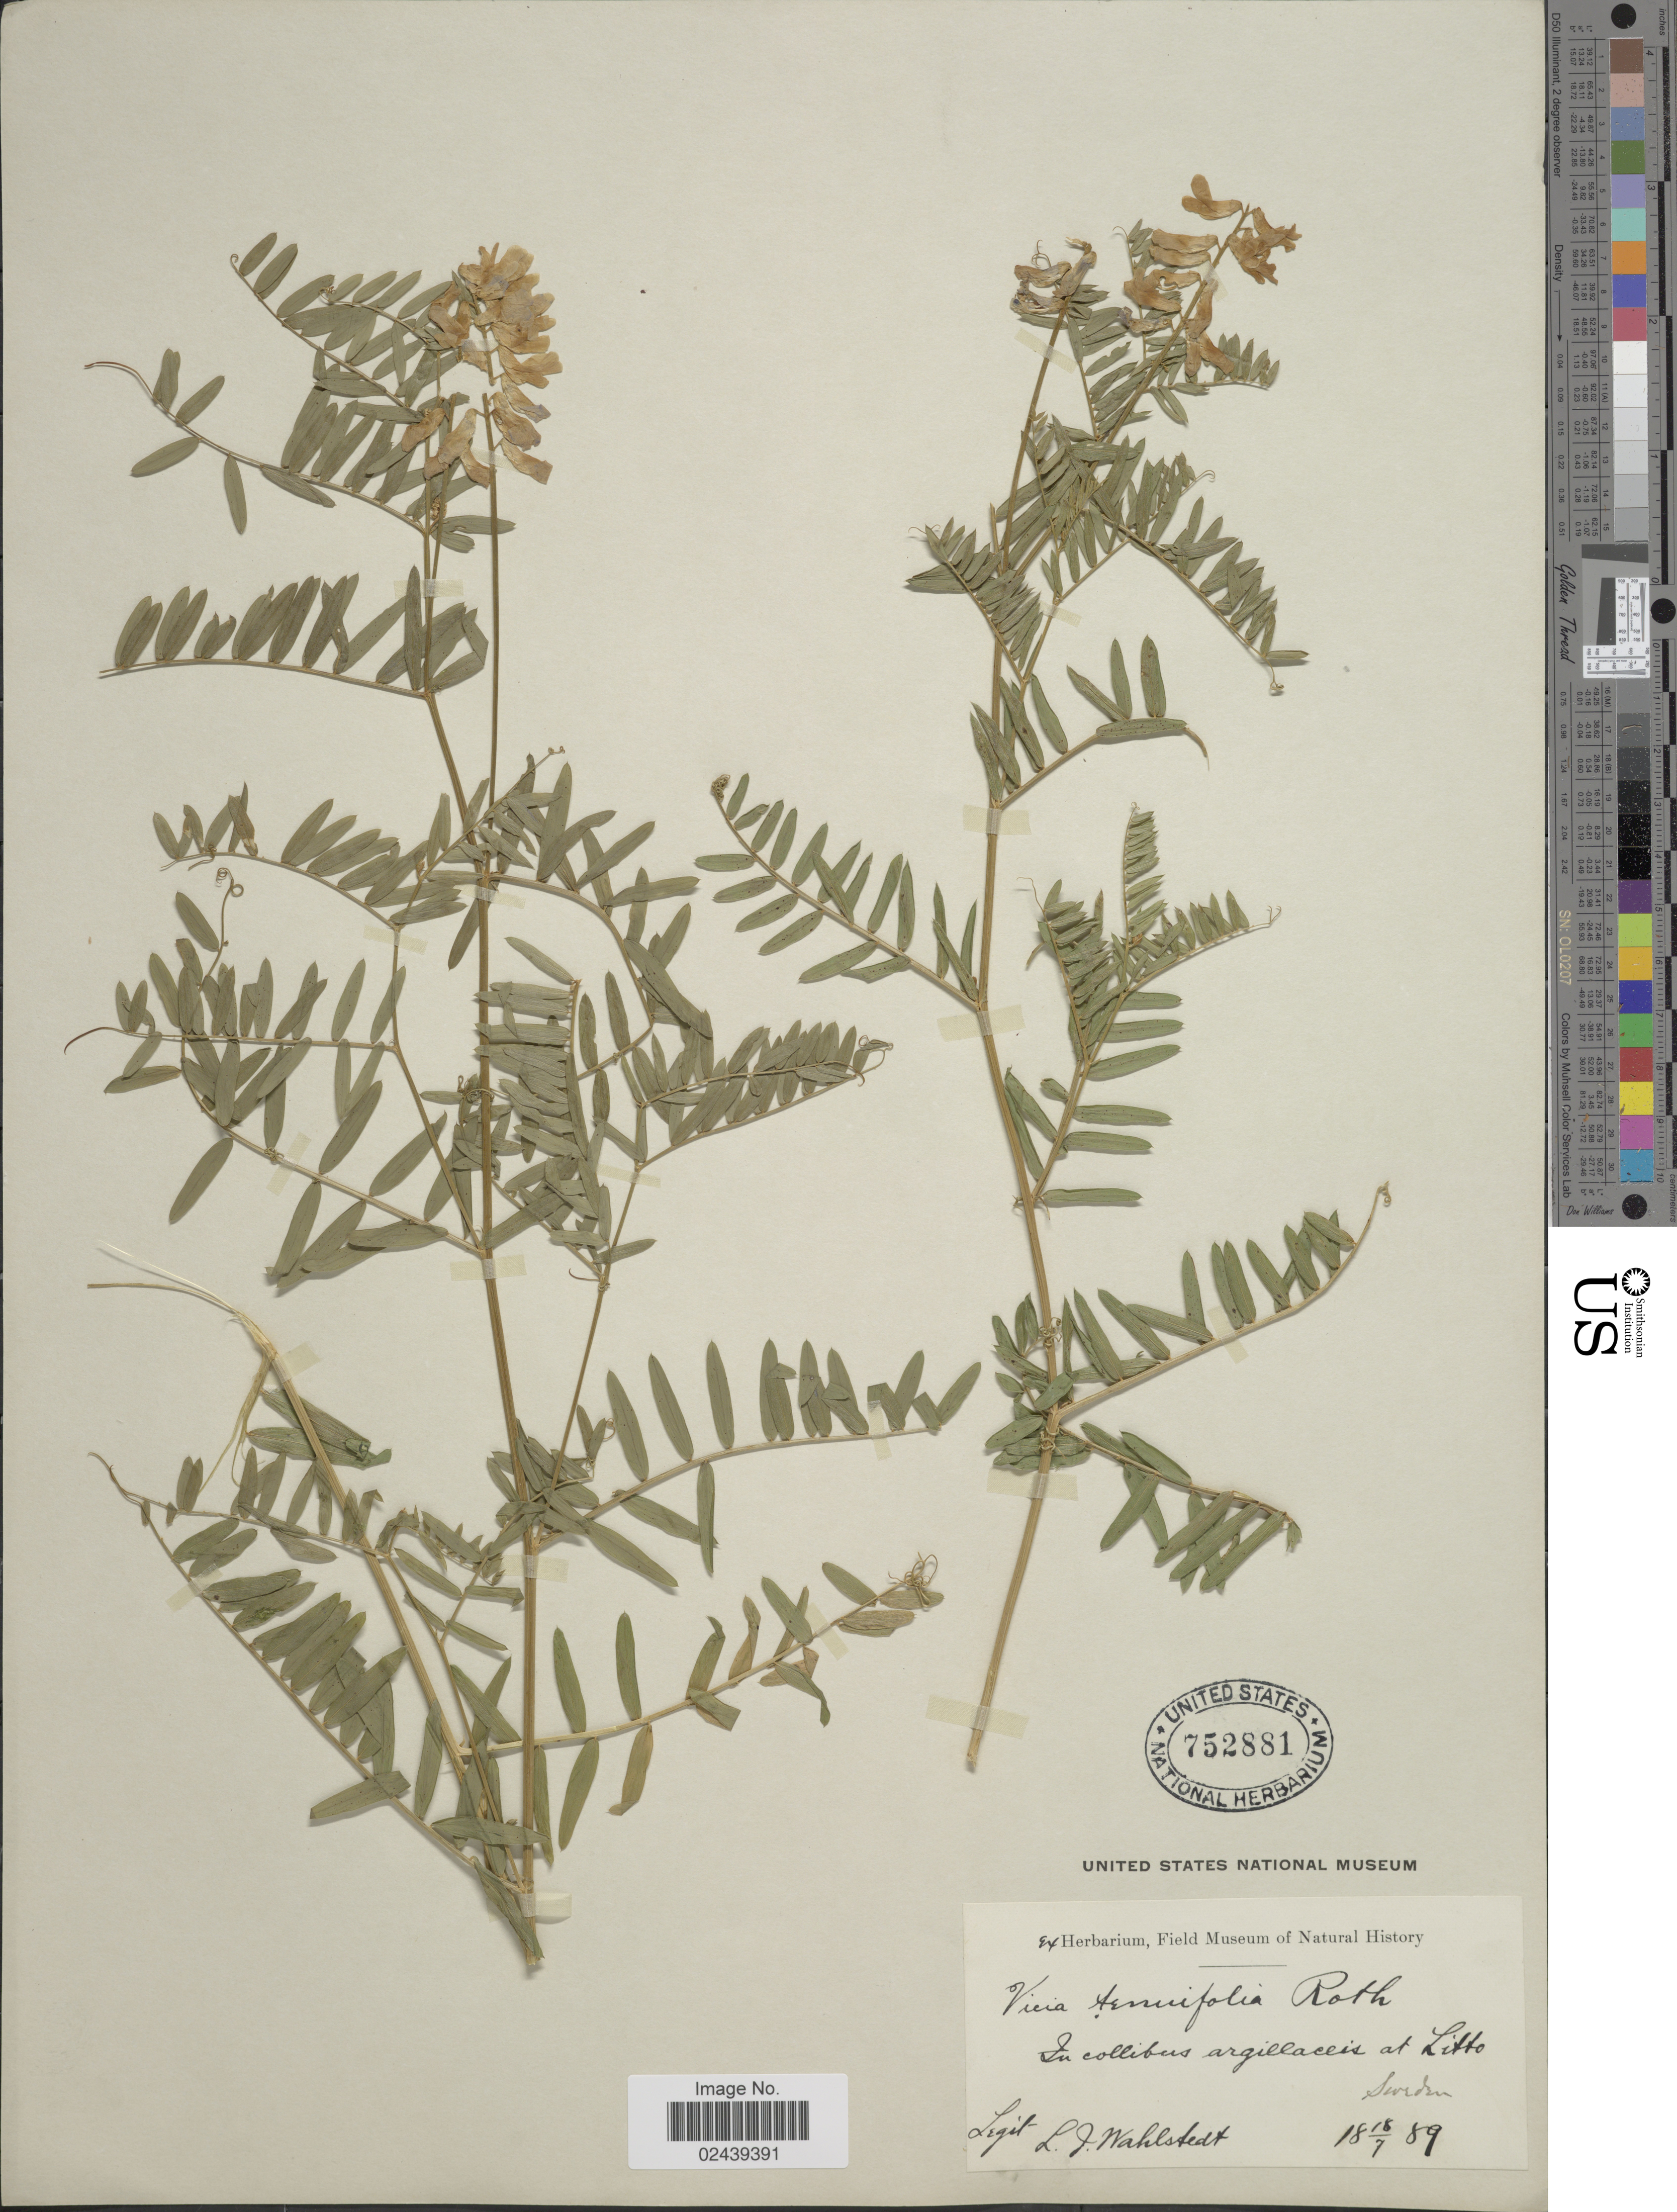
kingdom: Plantae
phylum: Tracheophyta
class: Magnoliopsida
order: Fabales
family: Fabaceae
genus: Vicia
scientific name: Vicia tenuifolia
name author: Ten.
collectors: L. J. Wahlstedt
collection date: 1889-07-18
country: Sweden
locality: In collibus argillaceis at Litto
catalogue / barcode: US 752881